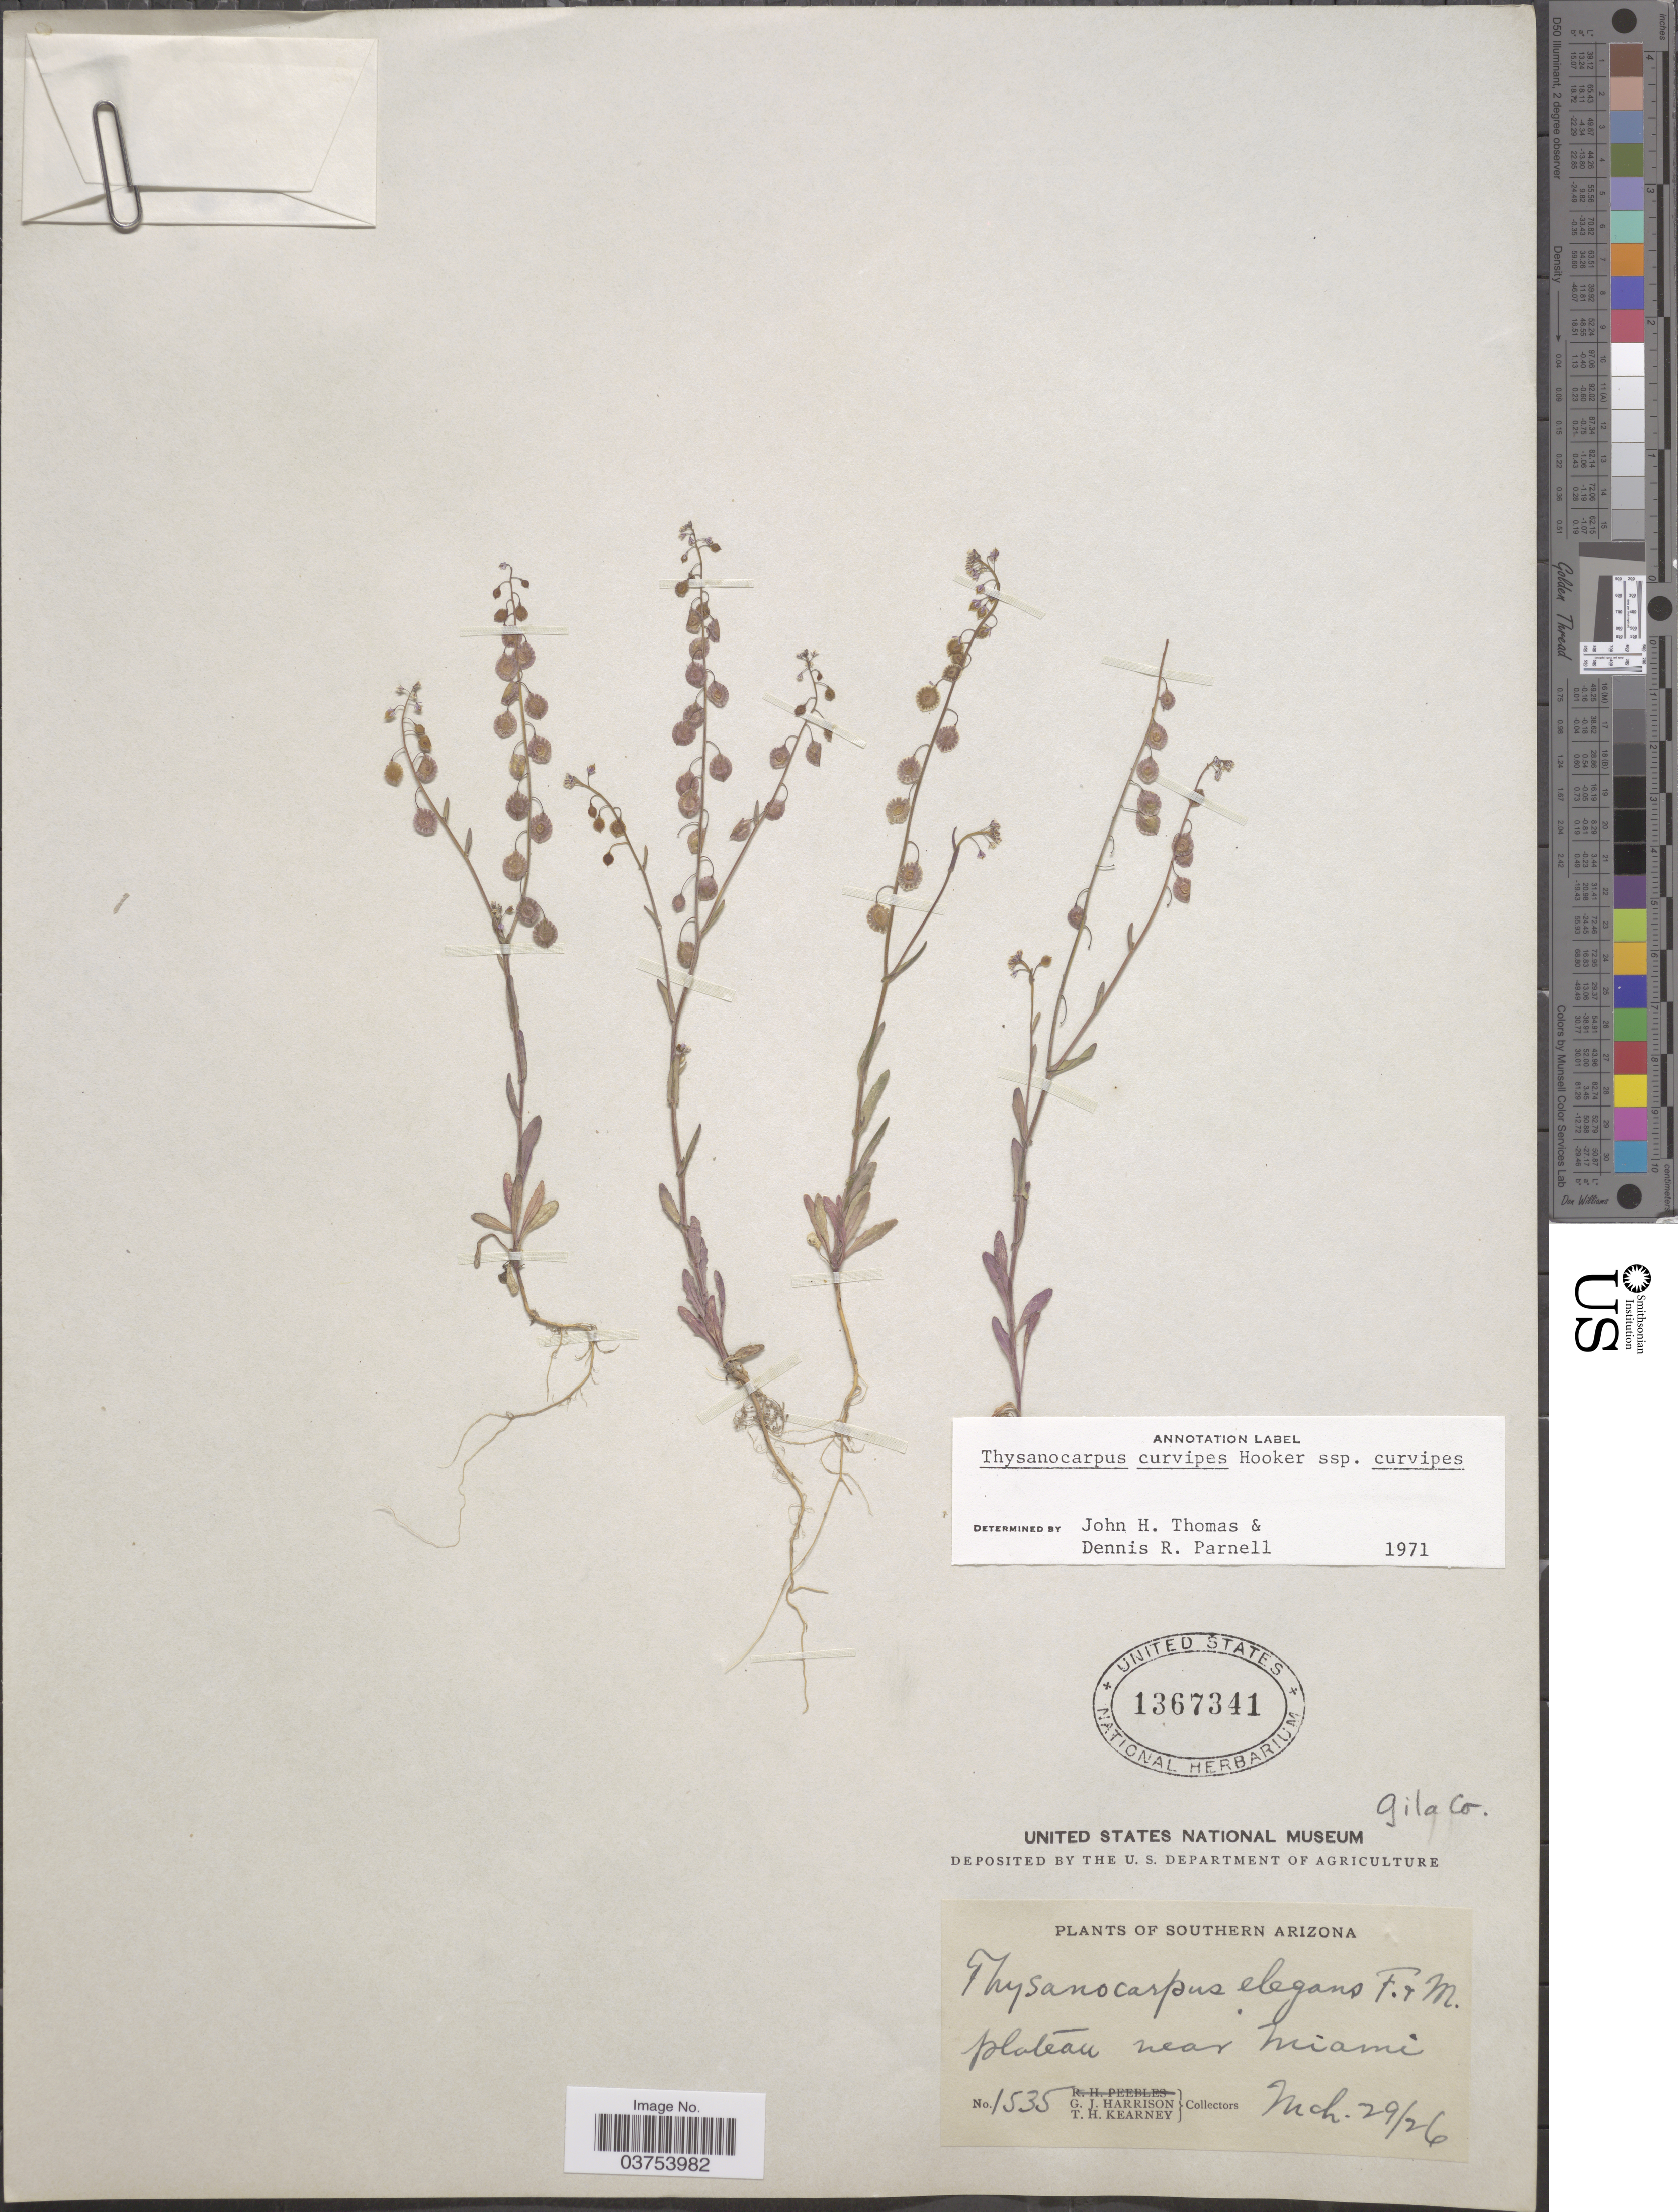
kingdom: Plantae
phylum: Tracheophyta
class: Magnoliopsida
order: Brassicales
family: Brassicaceae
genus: Thysanocarpus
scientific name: Thysanocarpus curvipes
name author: Hook.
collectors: G. J. Harrison & T. H. Kearney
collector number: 1535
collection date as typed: Transcribed d/m/y: 29/3/26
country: United States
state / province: Arizona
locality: Southern Arizona. Gila Co. Plateau near Miami.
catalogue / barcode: US 1367341